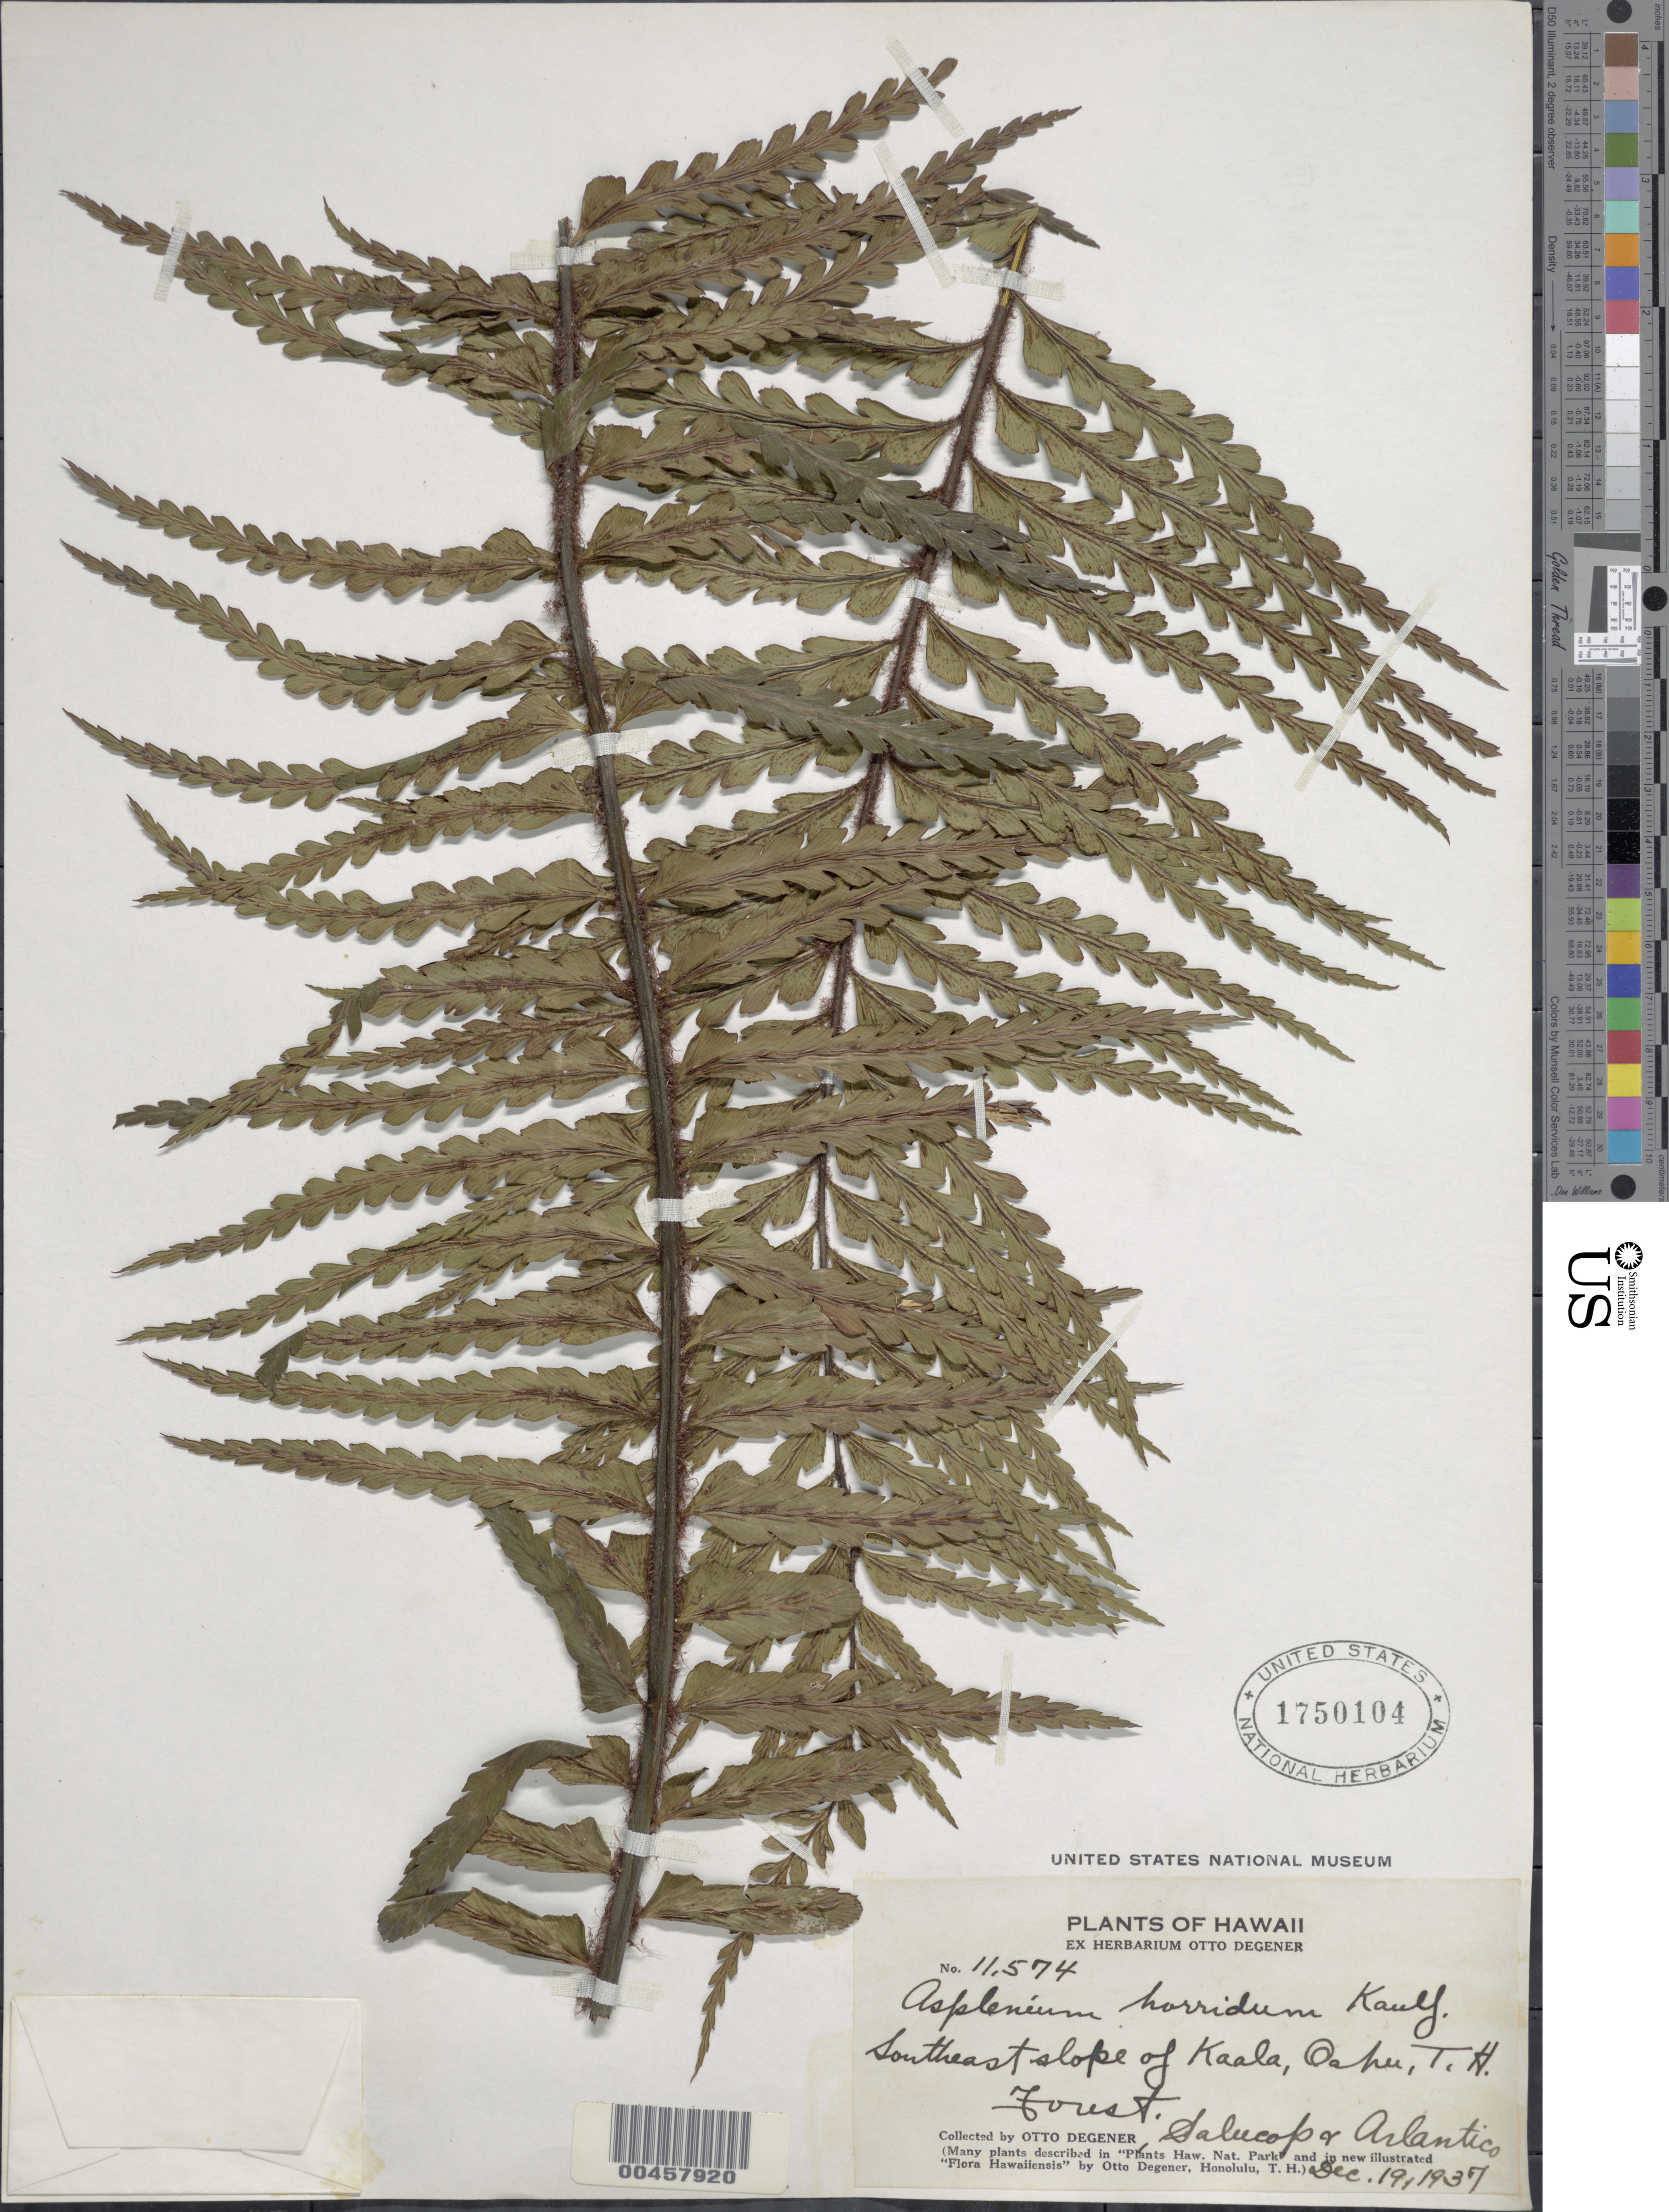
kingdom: Plantae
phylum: Tracheophyta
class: Polypodiopsida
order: Polypodiales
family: Aspleniaceae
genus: Asplenium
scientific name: Asplenium horridum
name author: Kaulf.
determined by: Salgado, A. E.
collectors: O. Degener, -- Salucop & Arlantico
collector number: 11574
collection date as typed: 19 Dec 1937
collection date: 1937-12-19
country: United States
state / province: Hawaii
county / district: Honolulu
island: Oahu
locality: Southeast slope of Kaala, Oahu, T.H.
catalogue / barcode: US 1750104